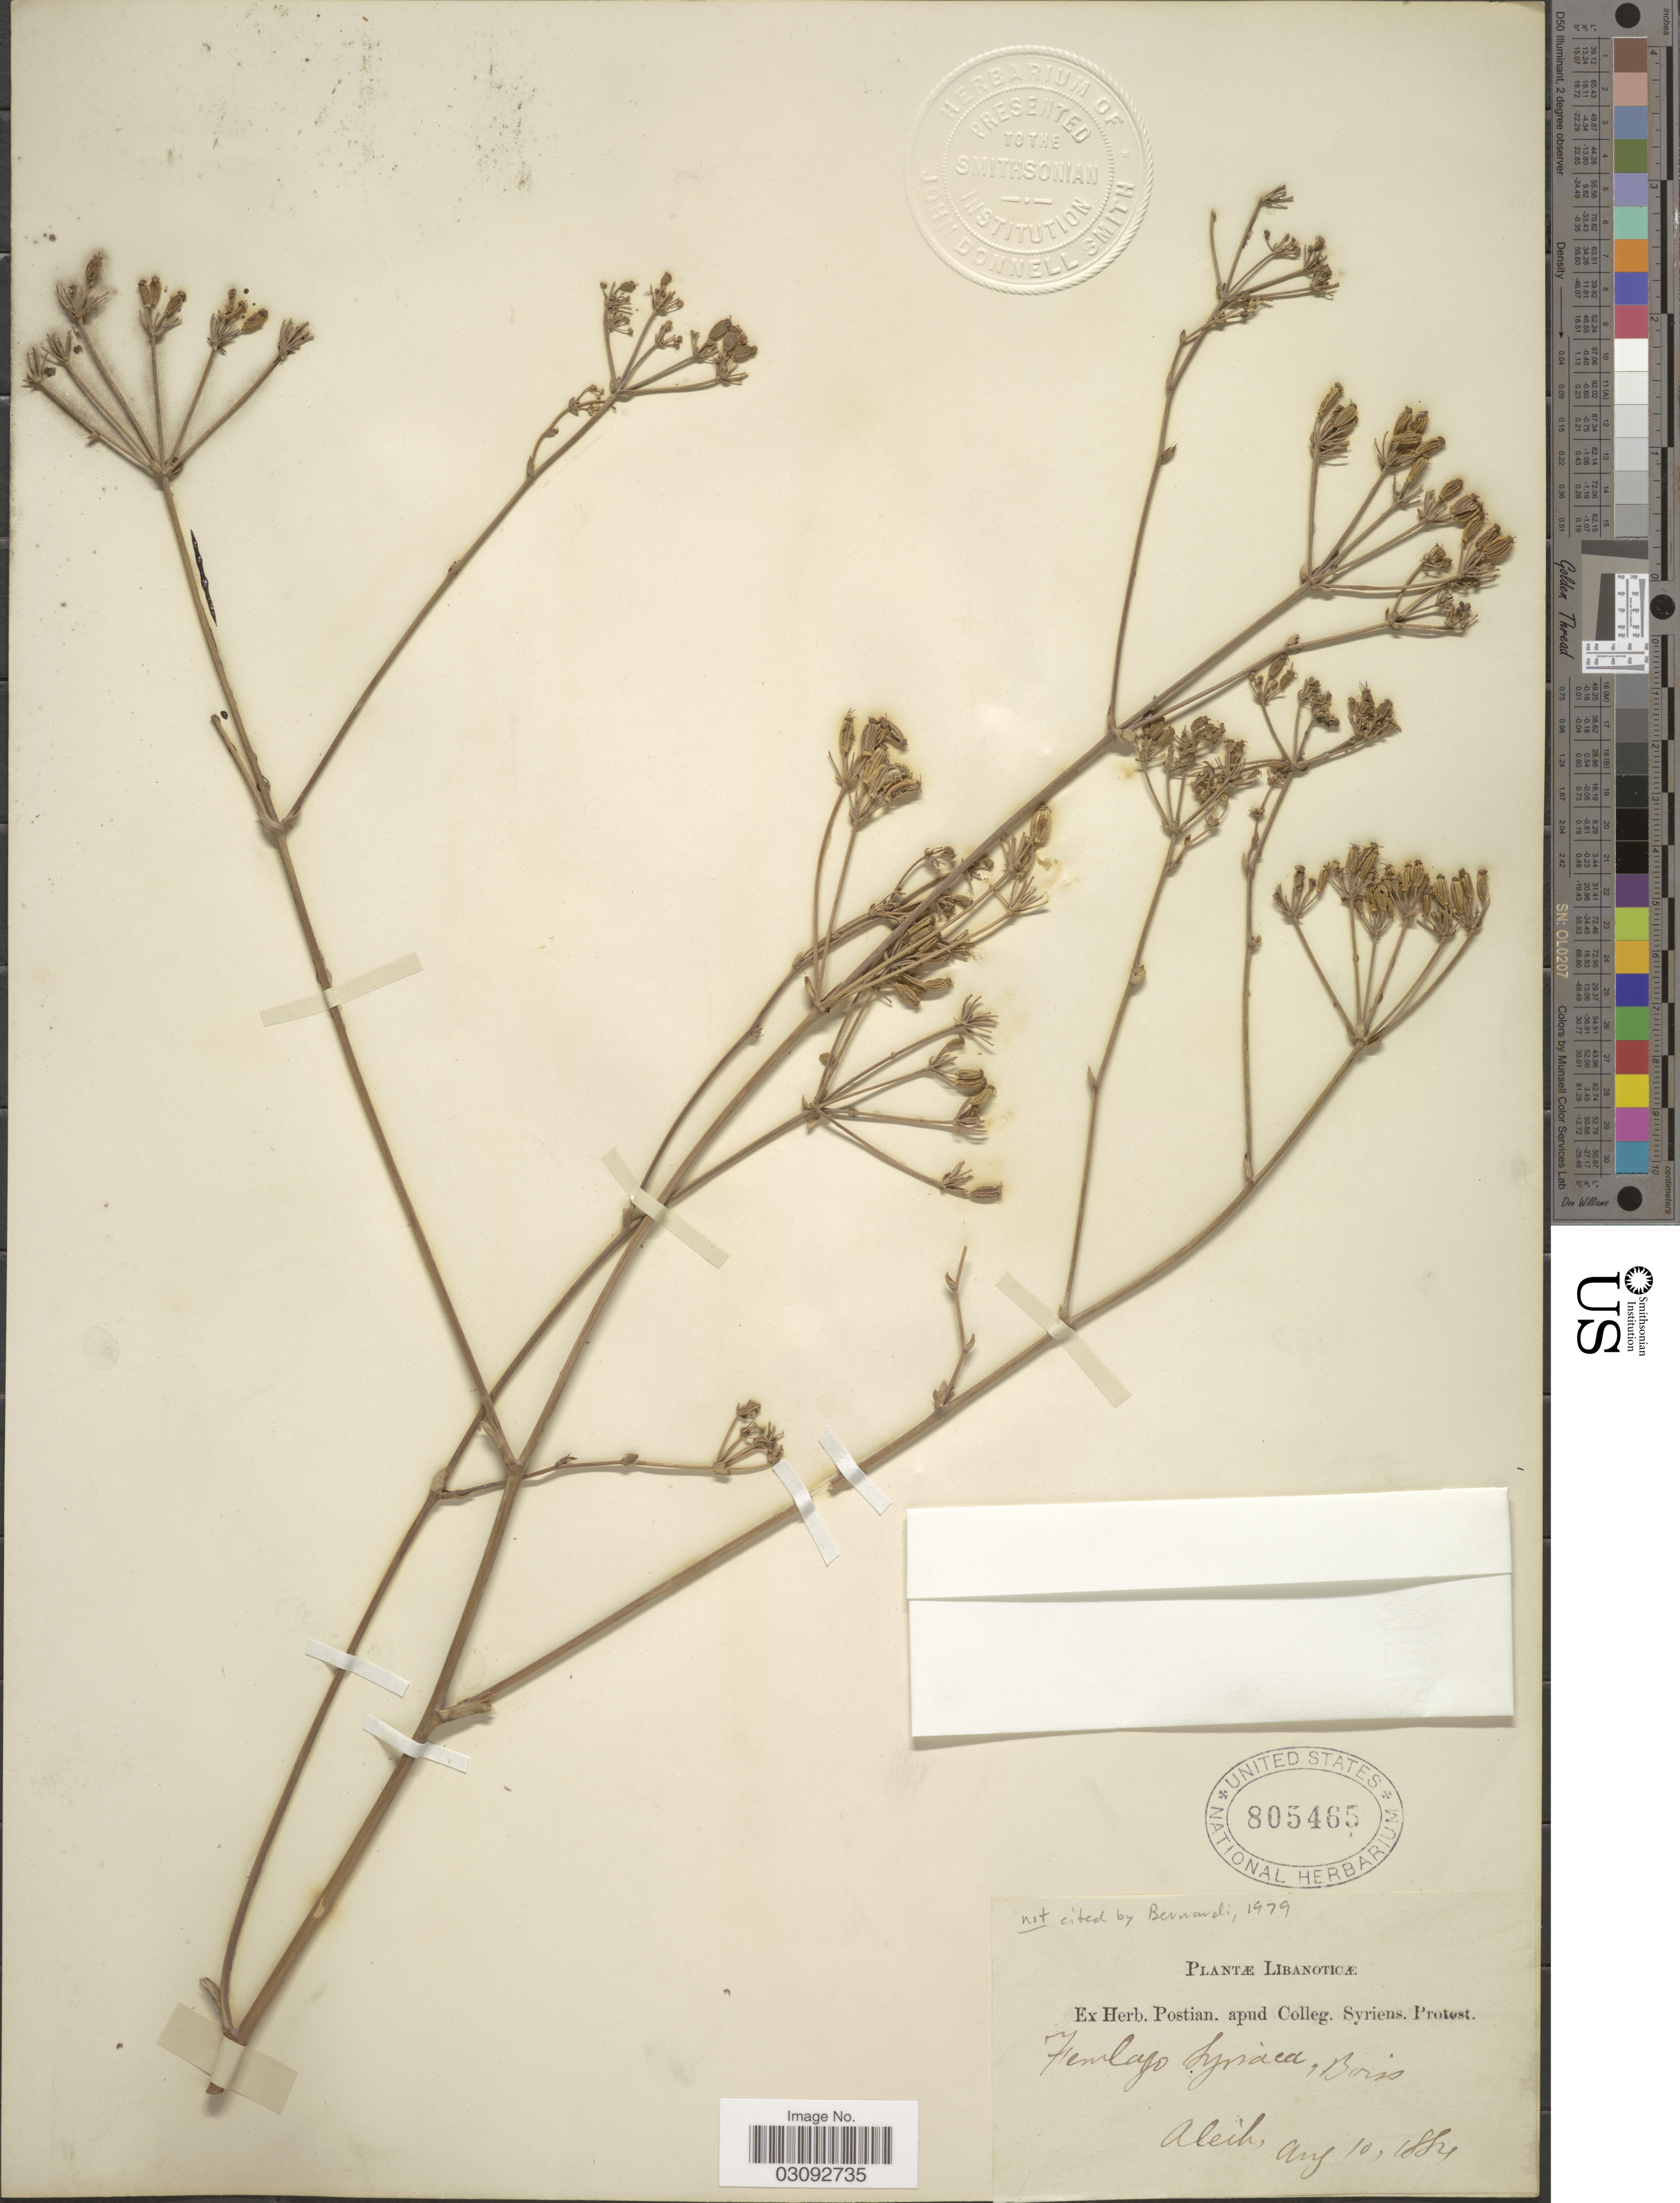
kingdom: Plantae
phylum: Tracheophyta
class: Magnoliopsida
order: Apiales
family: Apiaceae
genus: Ferulago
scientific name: Ferulago syriaca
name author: Boiss.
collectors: ex herb. Postian. apud Colleg. Syriens. Protest. USE "Fannie P. A. Shepard" (10308853) AS PRIMARY COLLECTOR INSTEAD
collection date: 1884-08-10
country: Lebanon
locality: Libanoticae, Abeih.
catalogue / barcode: US 805465